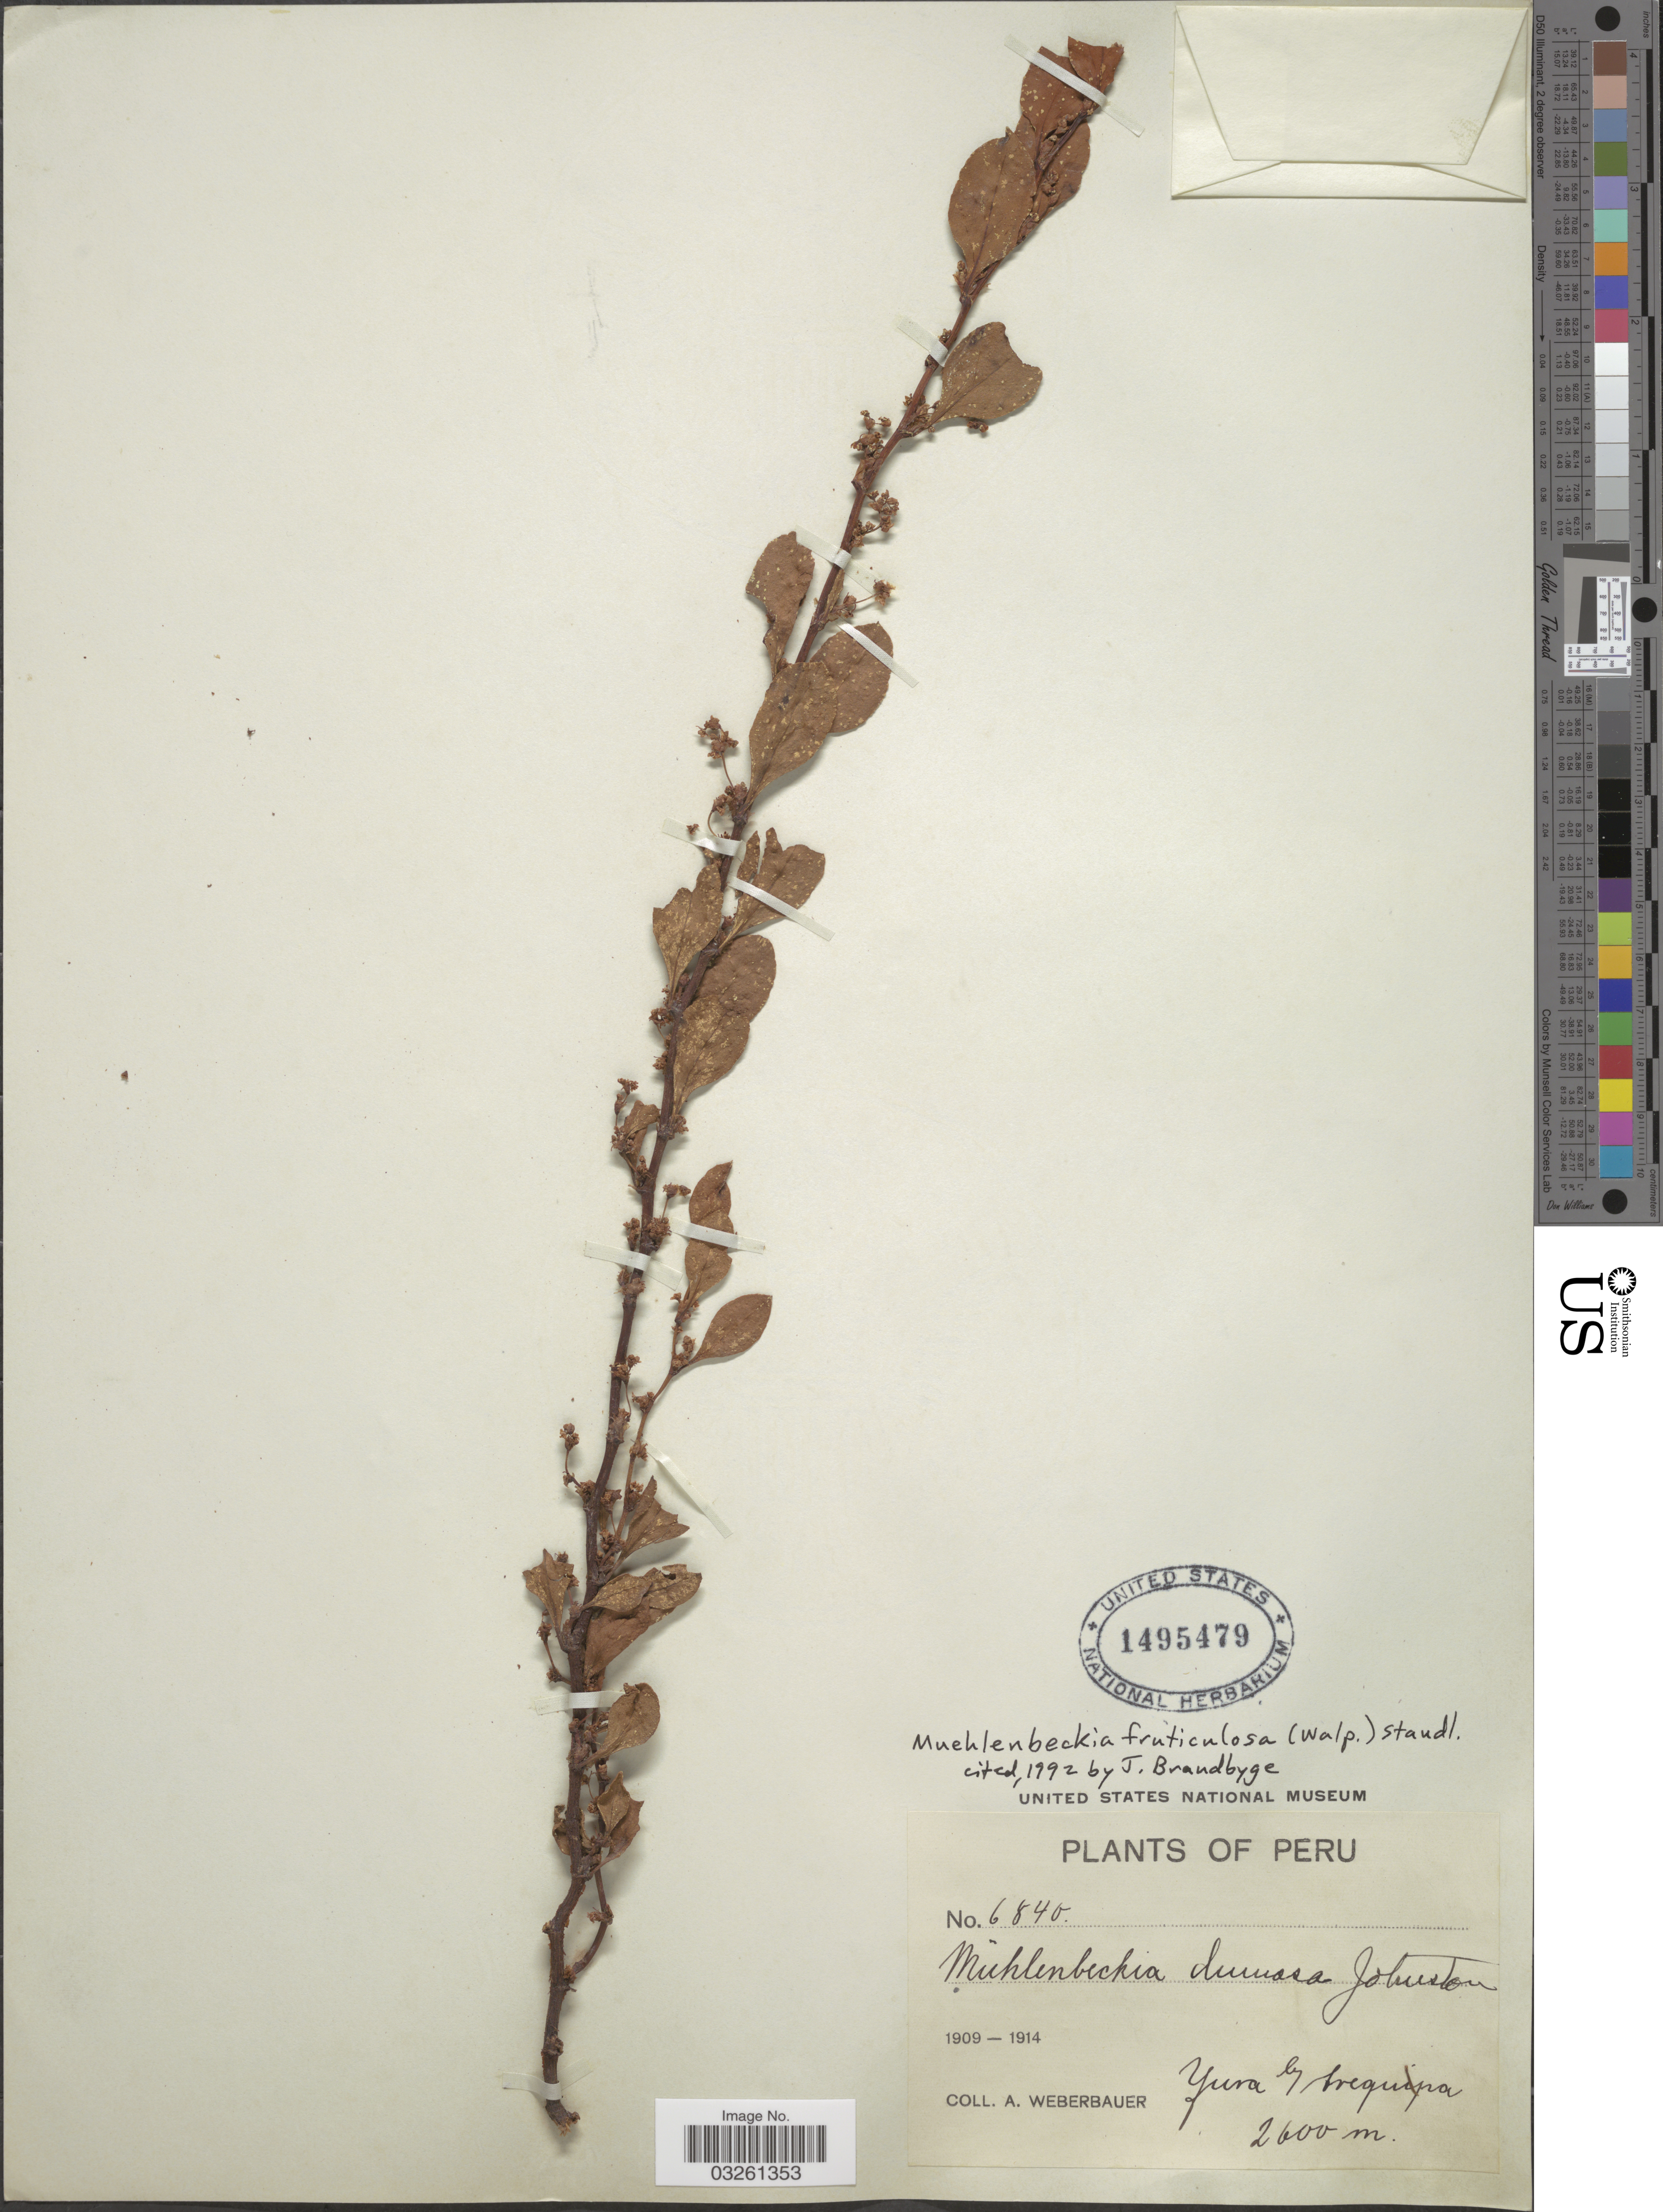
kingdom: Plantae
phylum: Tracheophyta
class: Magnoliopsida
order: Caryophyllales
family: Polygonaceae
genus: Muehlenbeckia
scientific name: Muehlenbeckia fruticulosa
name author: (Walp.) Standl.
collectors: A. Weberbauer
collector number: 6840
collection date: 1909/1914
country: Peru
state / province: Arequipa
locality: Yura by Arequipa.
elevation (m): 2600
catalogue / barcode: US 1495479